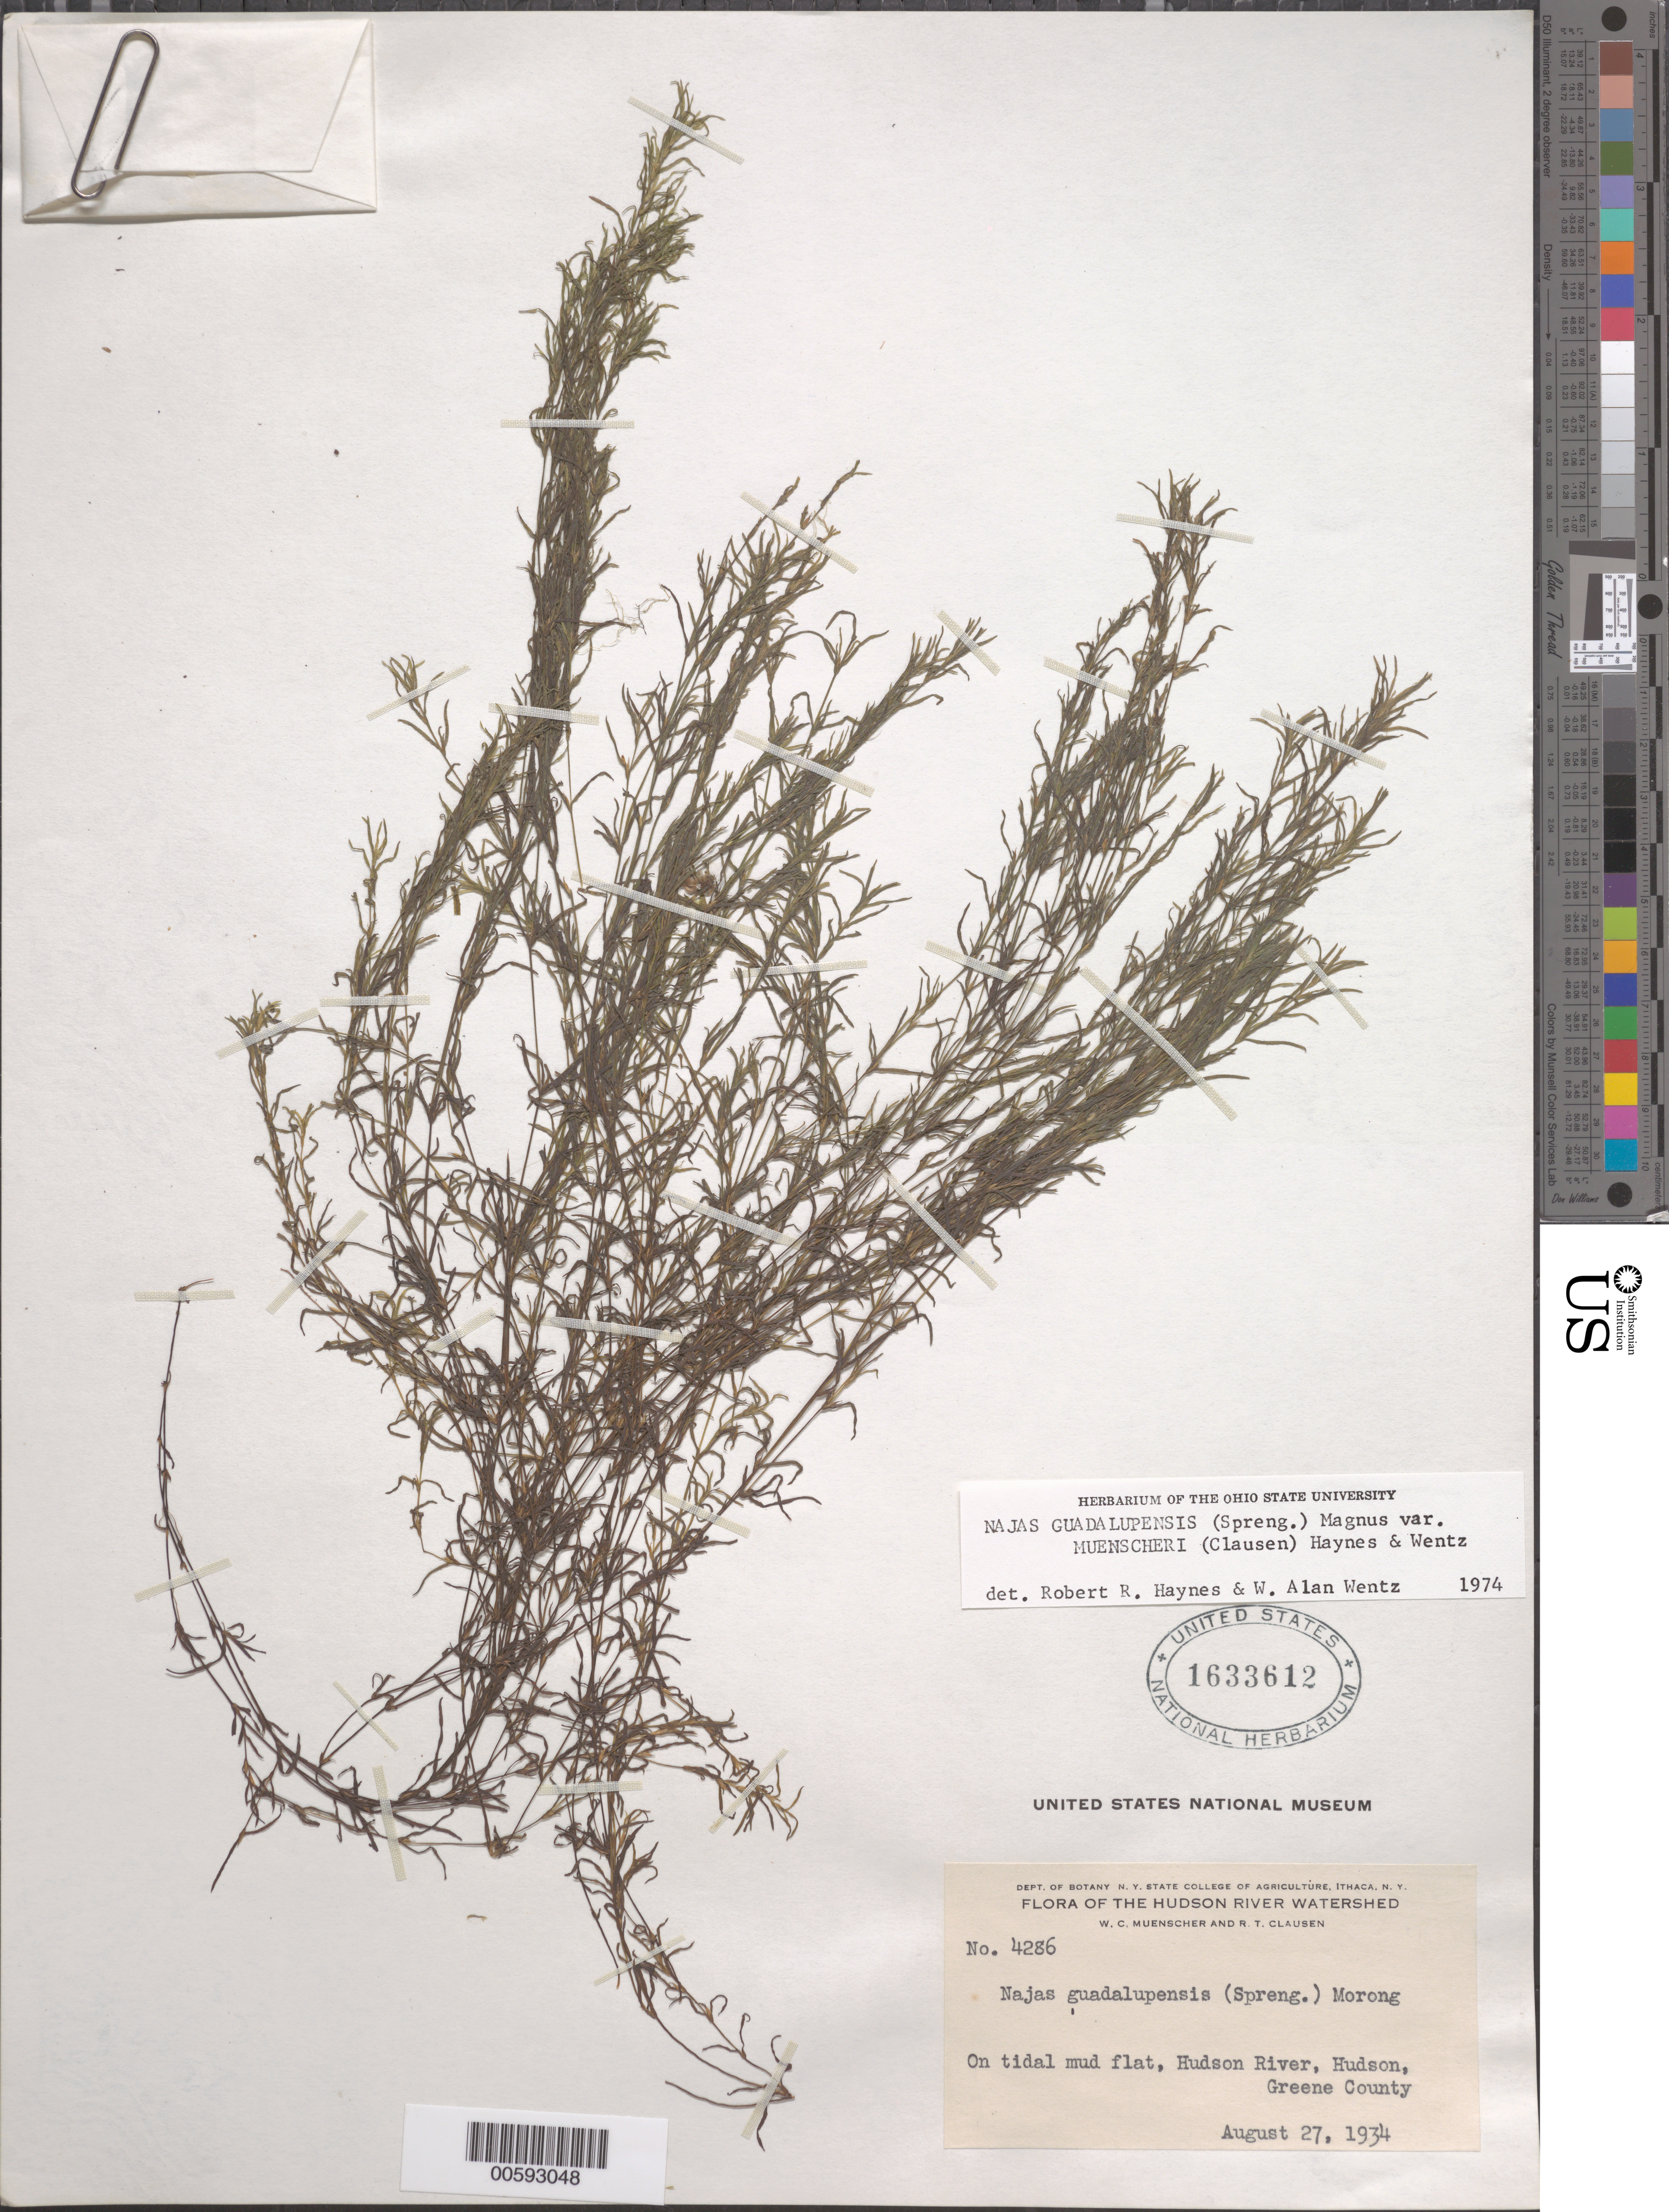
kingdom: Plantae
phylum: Tracheophyta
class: Liliopsida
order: Alismatales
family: Hydrocharitaceae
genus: Najas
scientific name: Najas guadalupensis var. muenscheri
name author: (R.T. Clausen) R.R. Haynes & Wentz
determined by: Haynes, R. R.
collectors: W. Muenscher & R. T. Clausen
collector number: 4286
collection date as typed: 27 Aug 1934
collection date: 1934-08-27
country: United States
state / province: New York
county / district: Greene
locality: Hudson River, Hudson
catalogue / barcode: US 1633612